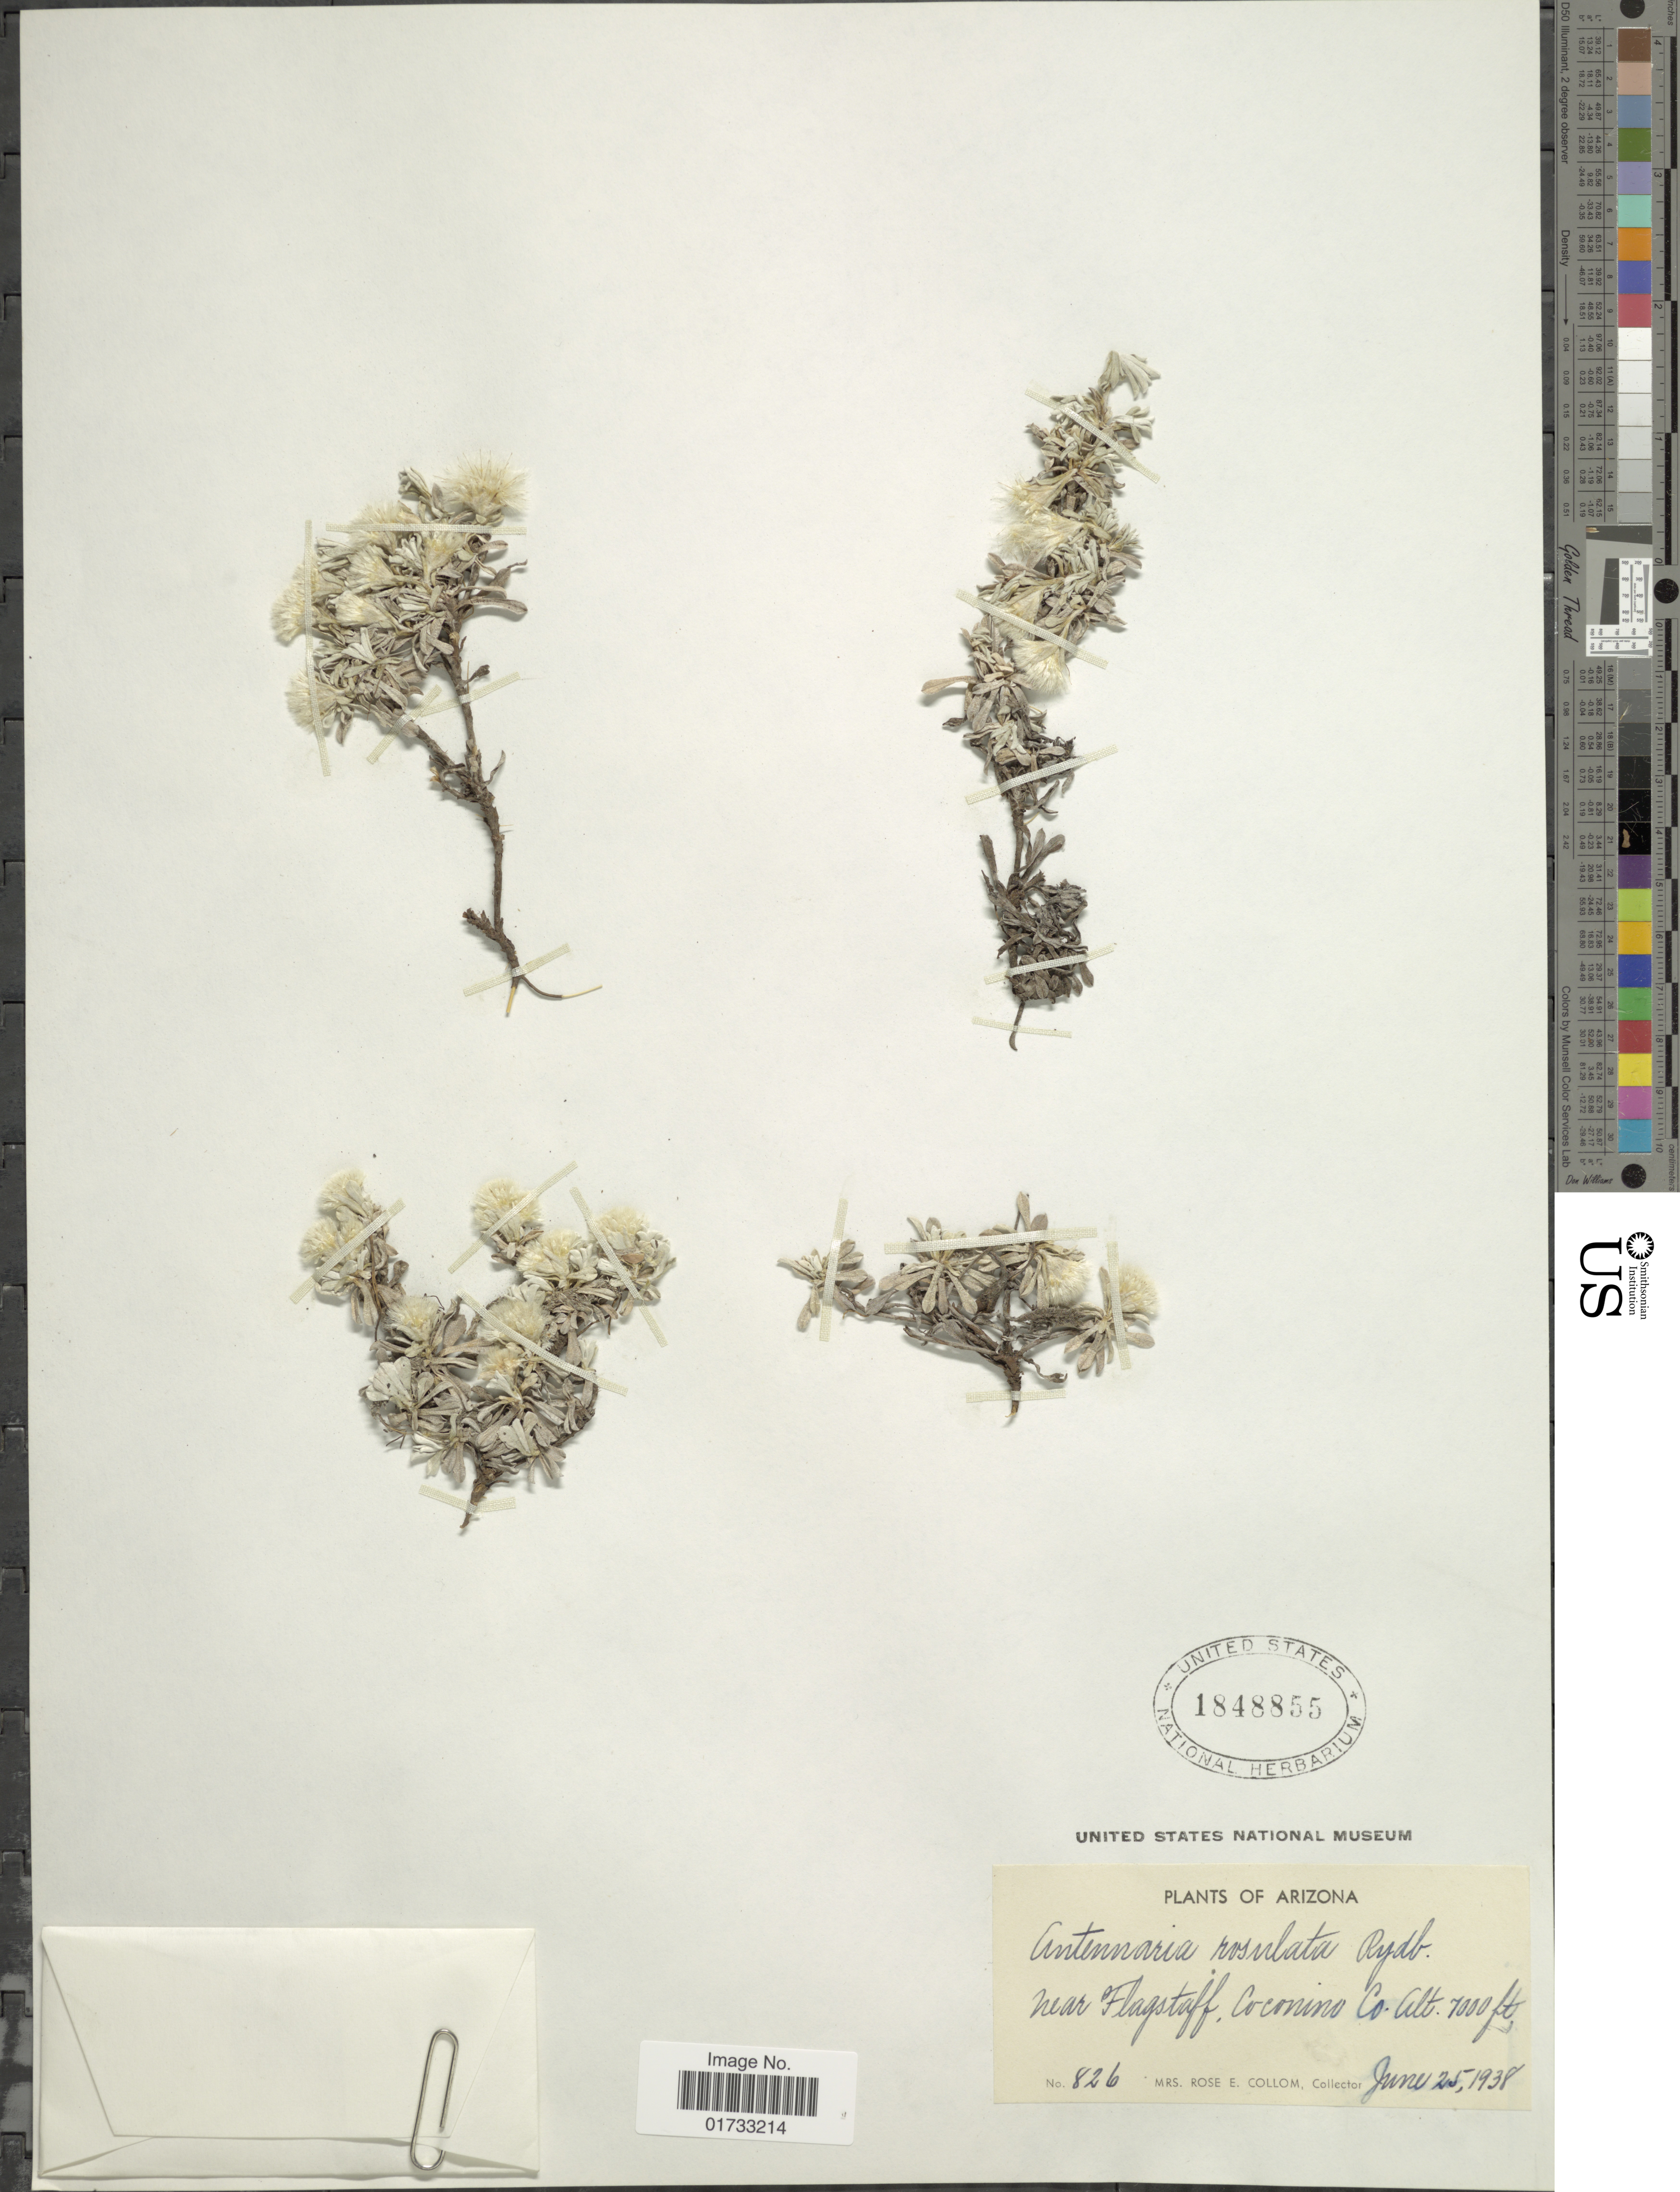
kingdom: Plantae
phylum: Tracheophyta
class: Magnoliopsida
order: Asterales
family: Asteraceae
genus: Antennaria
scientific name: Antennaria rosulata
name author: Rydb.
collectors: R. E. Collom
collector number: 826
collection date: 1938-06-25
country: United States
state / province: Arizona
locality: Near Flagstaff, Coconino Co.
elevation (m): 2134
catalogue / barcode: US 1848855